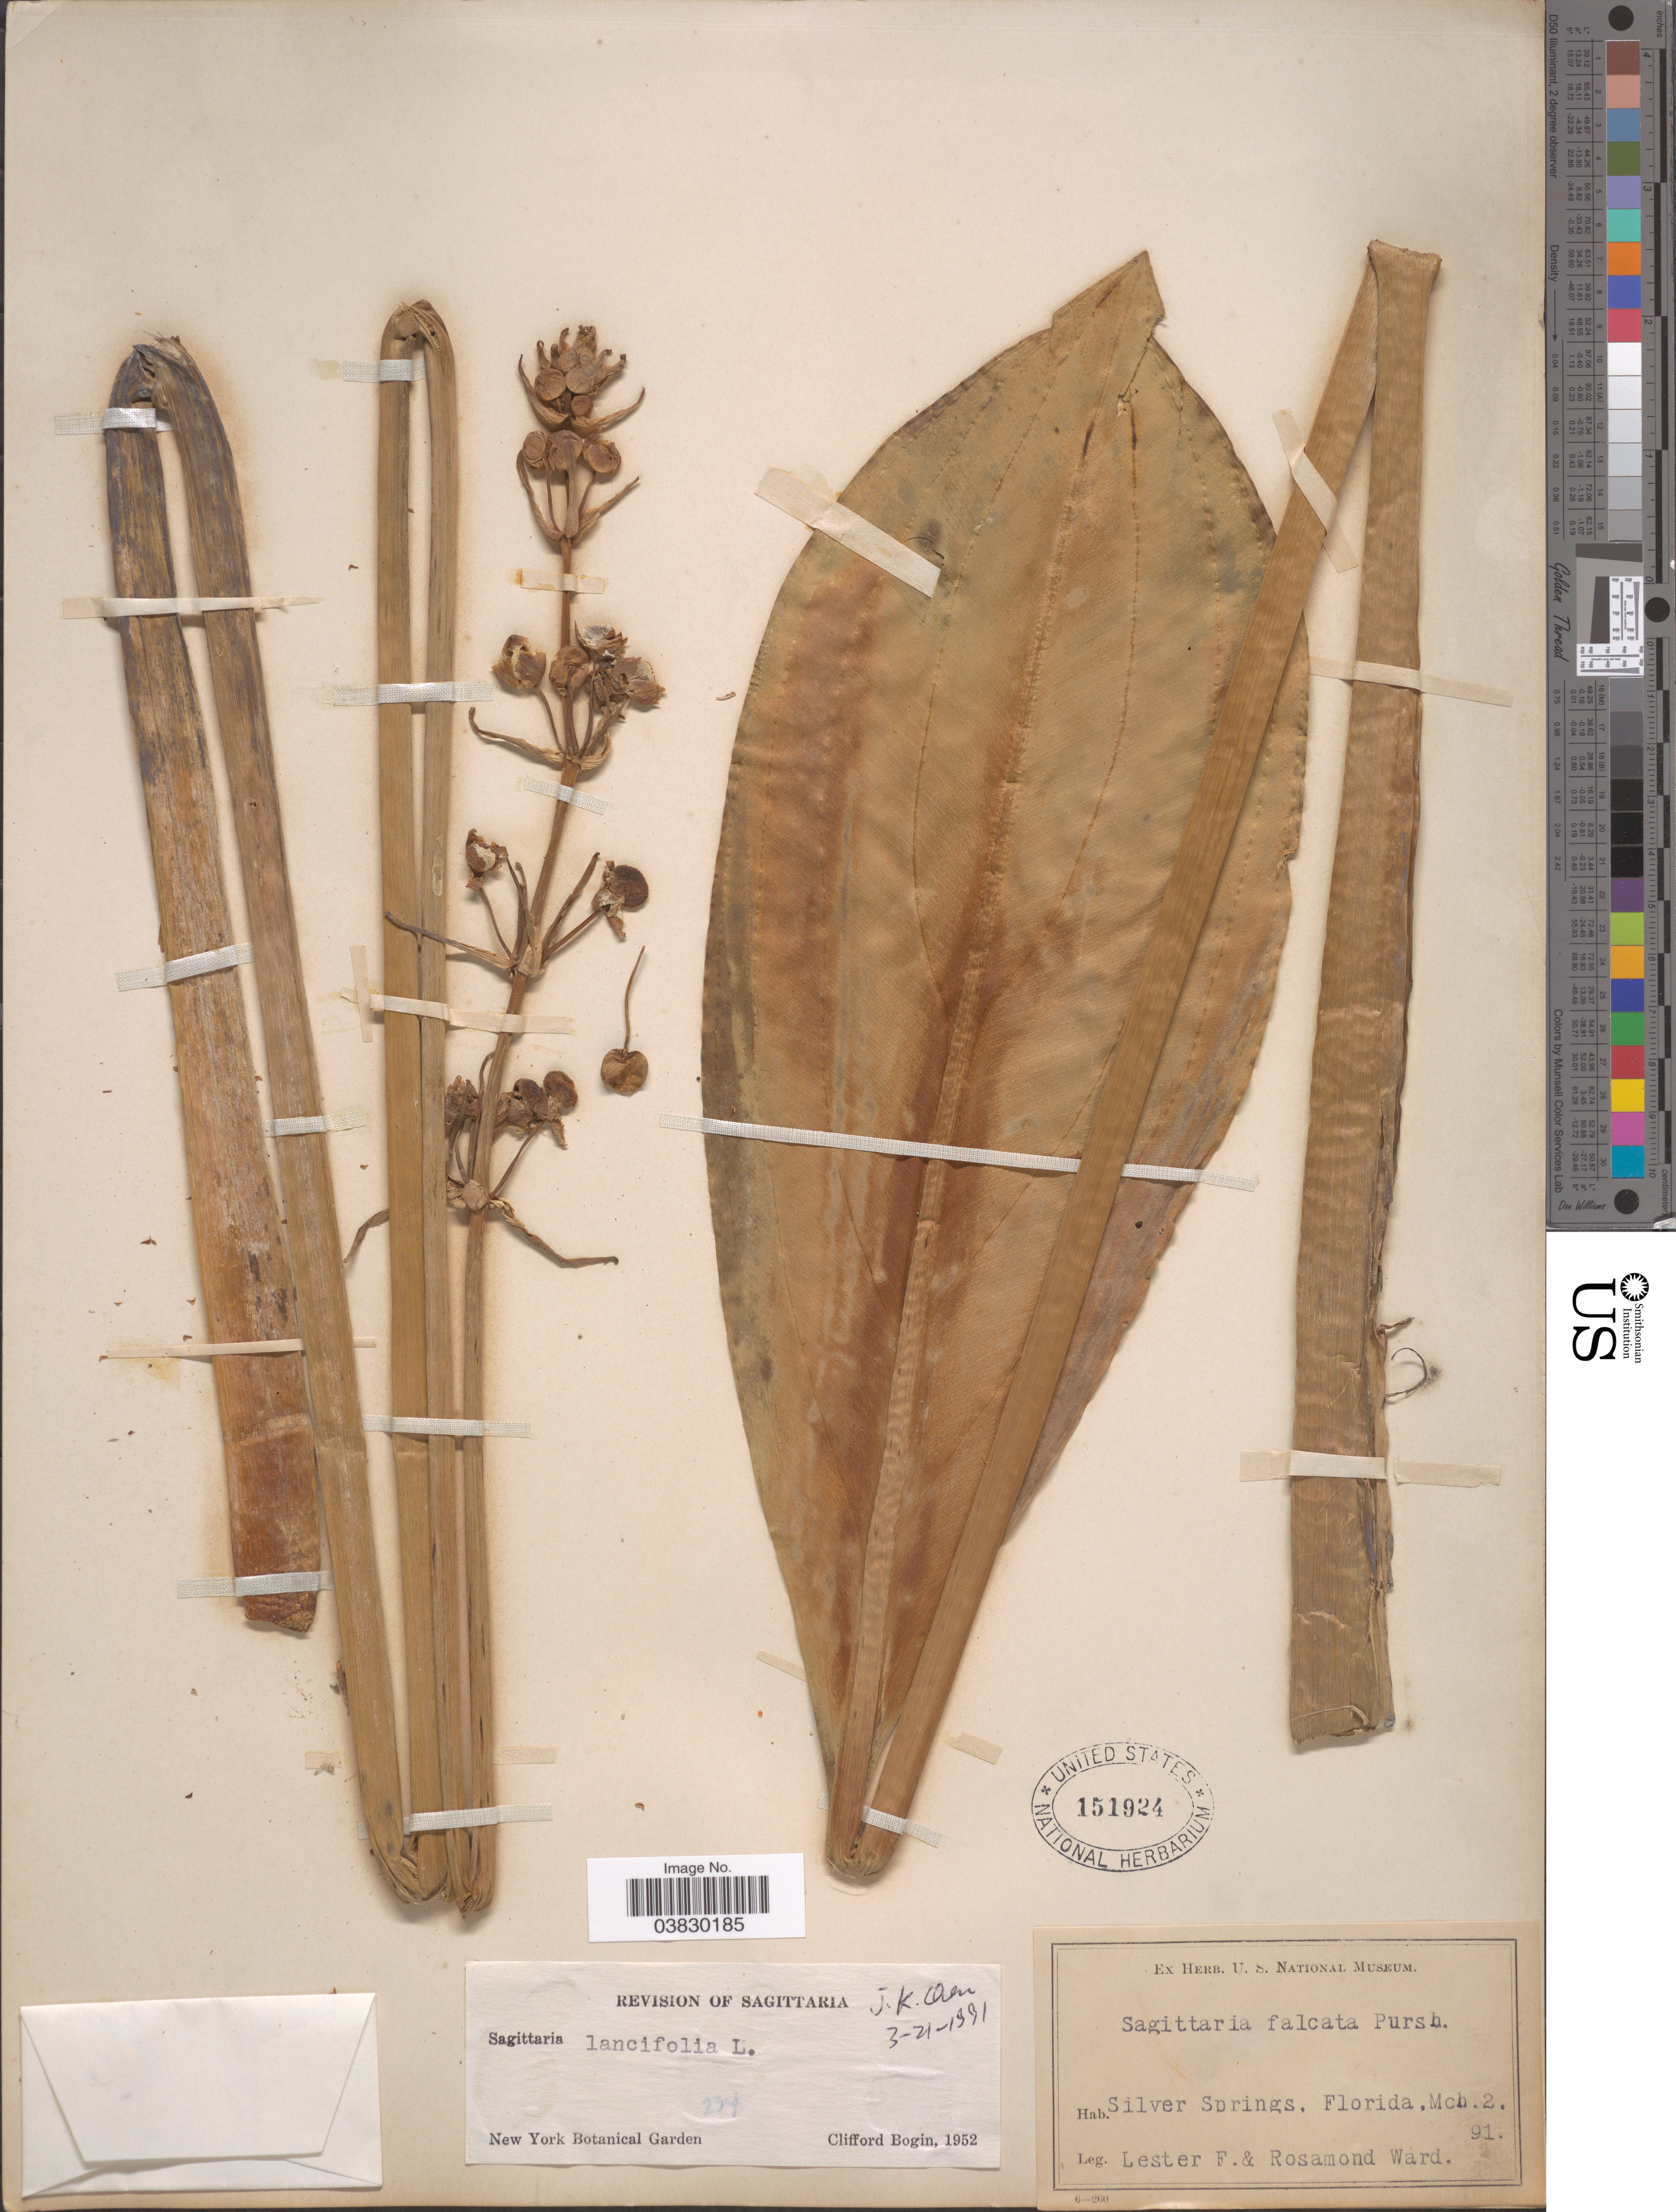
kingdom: Plantae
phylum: Tracheophyta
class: Liliopsida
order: Alismatales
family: Alismataceae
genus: Sagittaria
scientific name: Sagittaria lancifolia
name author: L.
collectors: L. F. Ward & R. Ward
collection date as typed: Transcribed d/m/y: 2/3/91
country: United States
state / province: Florida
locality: Silver Springs.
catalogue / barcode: US 151924